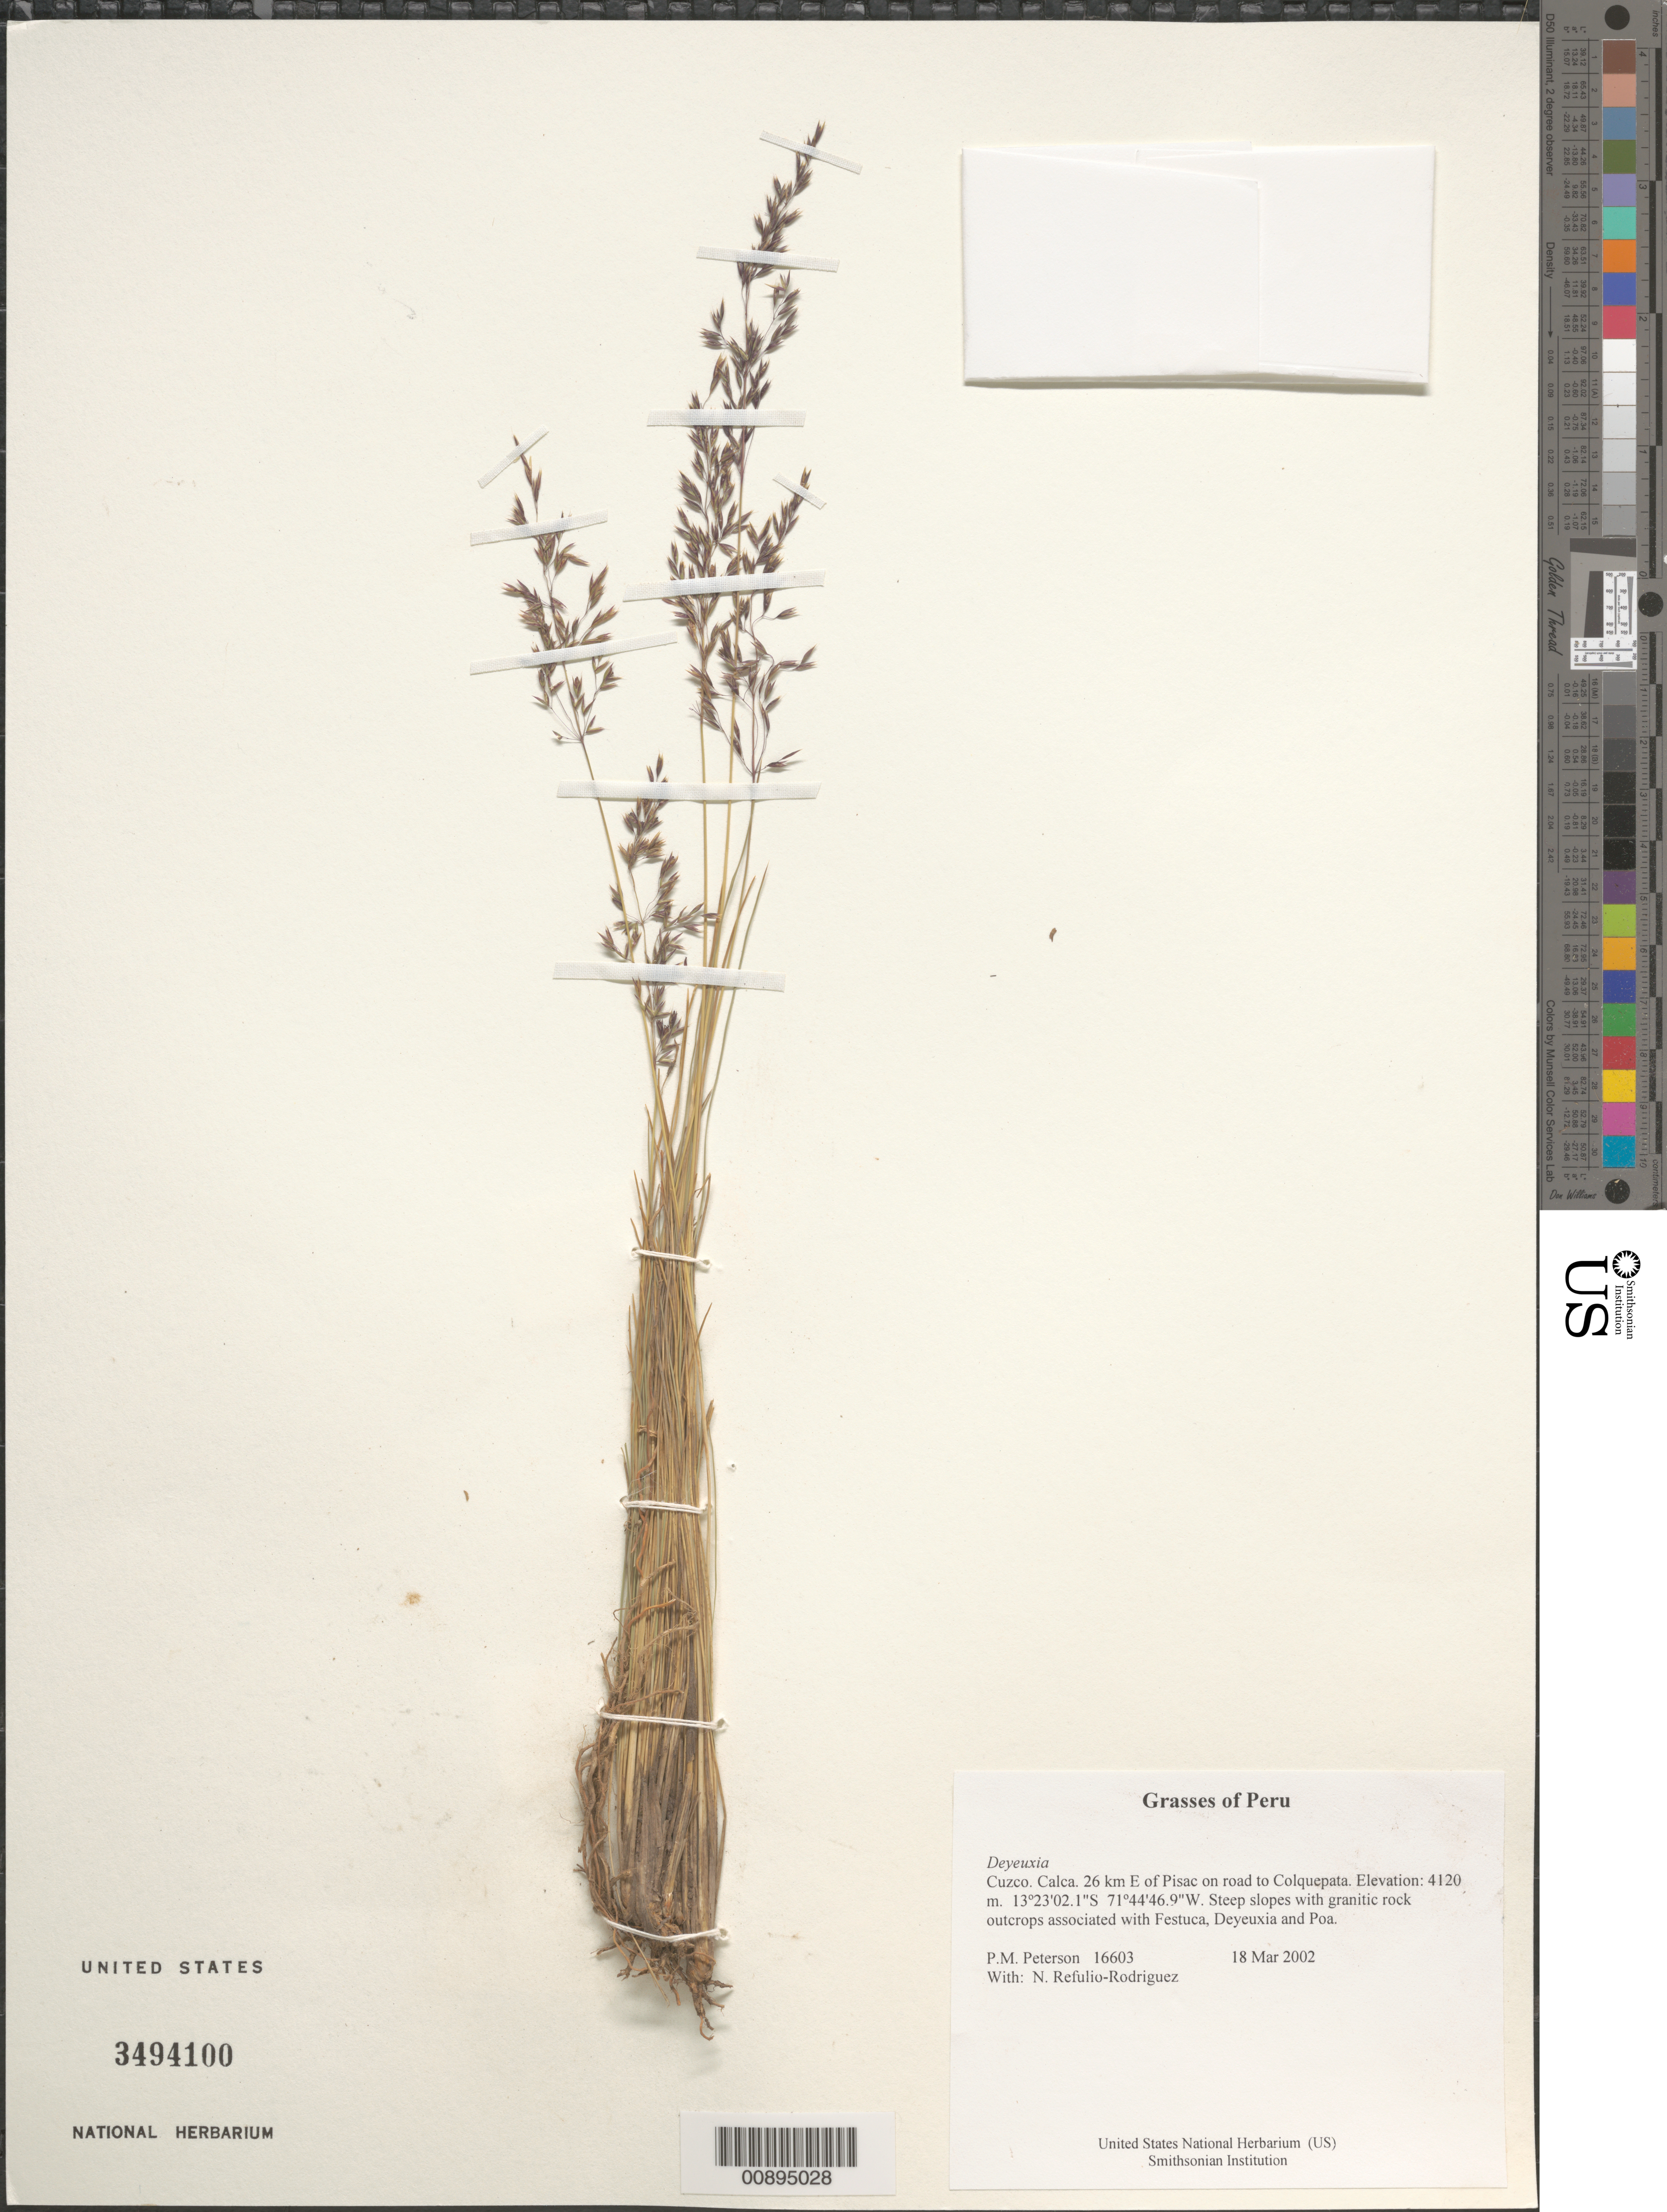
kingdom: Plantae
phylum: Tracheophyta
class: Liliopsida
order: Poales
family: Poaceae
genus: Calamagrostis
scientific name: Calamagrostis sp.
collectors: P. M. Peterson & N. Refulio-Rodríguez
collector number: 16603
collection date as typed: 18 Mar 2002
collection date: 2002-03-18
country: Peru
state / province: Cusco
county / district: Calca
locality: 26 km E of Pisac on road to Colquepata.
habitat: Steep slopes with granitic rock outcrops associated with ~Festuca, Deyeuxia and Poa~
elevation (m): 4120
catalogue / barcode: US 3494100